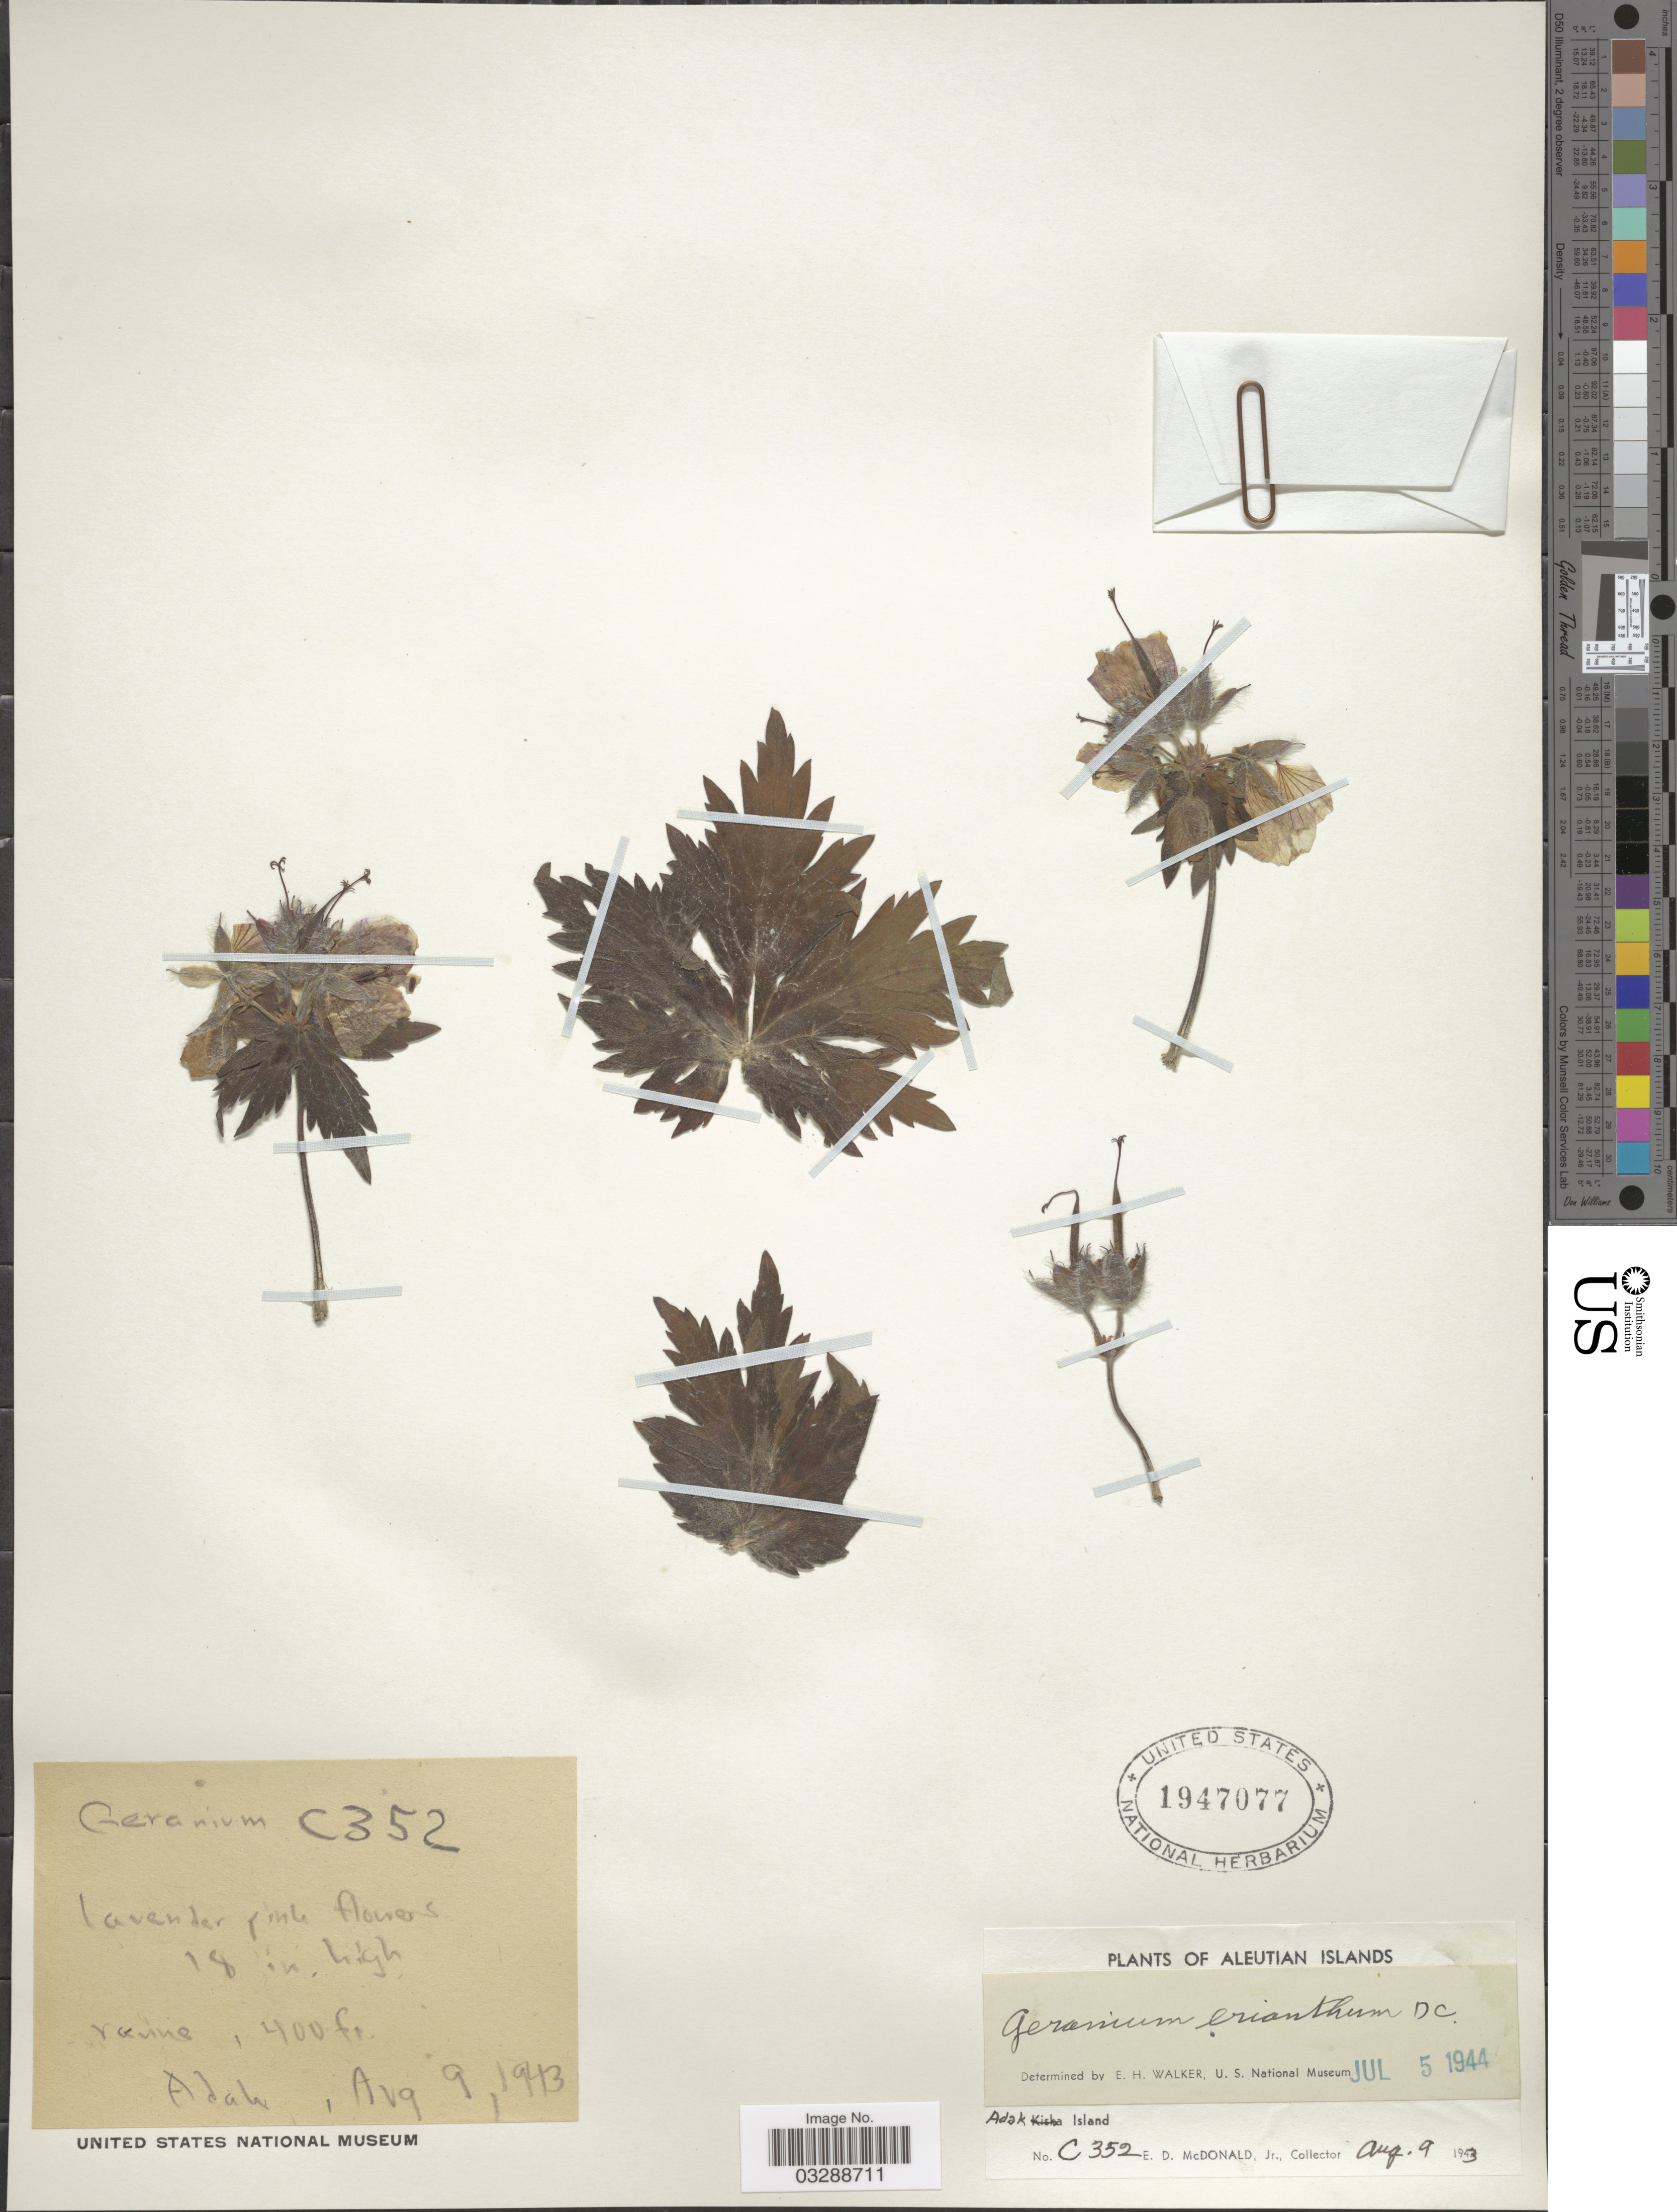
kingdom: Plantae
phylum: Tracheophyta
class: Magnoliopsida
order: Geraniales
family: Geraniaceae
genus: Geranium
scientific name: Geranium erianthum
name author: DC.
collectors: E. D. McDonald Jr.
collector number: C352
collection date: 1943-08-09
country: United States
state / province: Alaska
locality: Aleutian Islands, Adak Island.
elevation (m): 122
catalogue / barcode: US 1947077